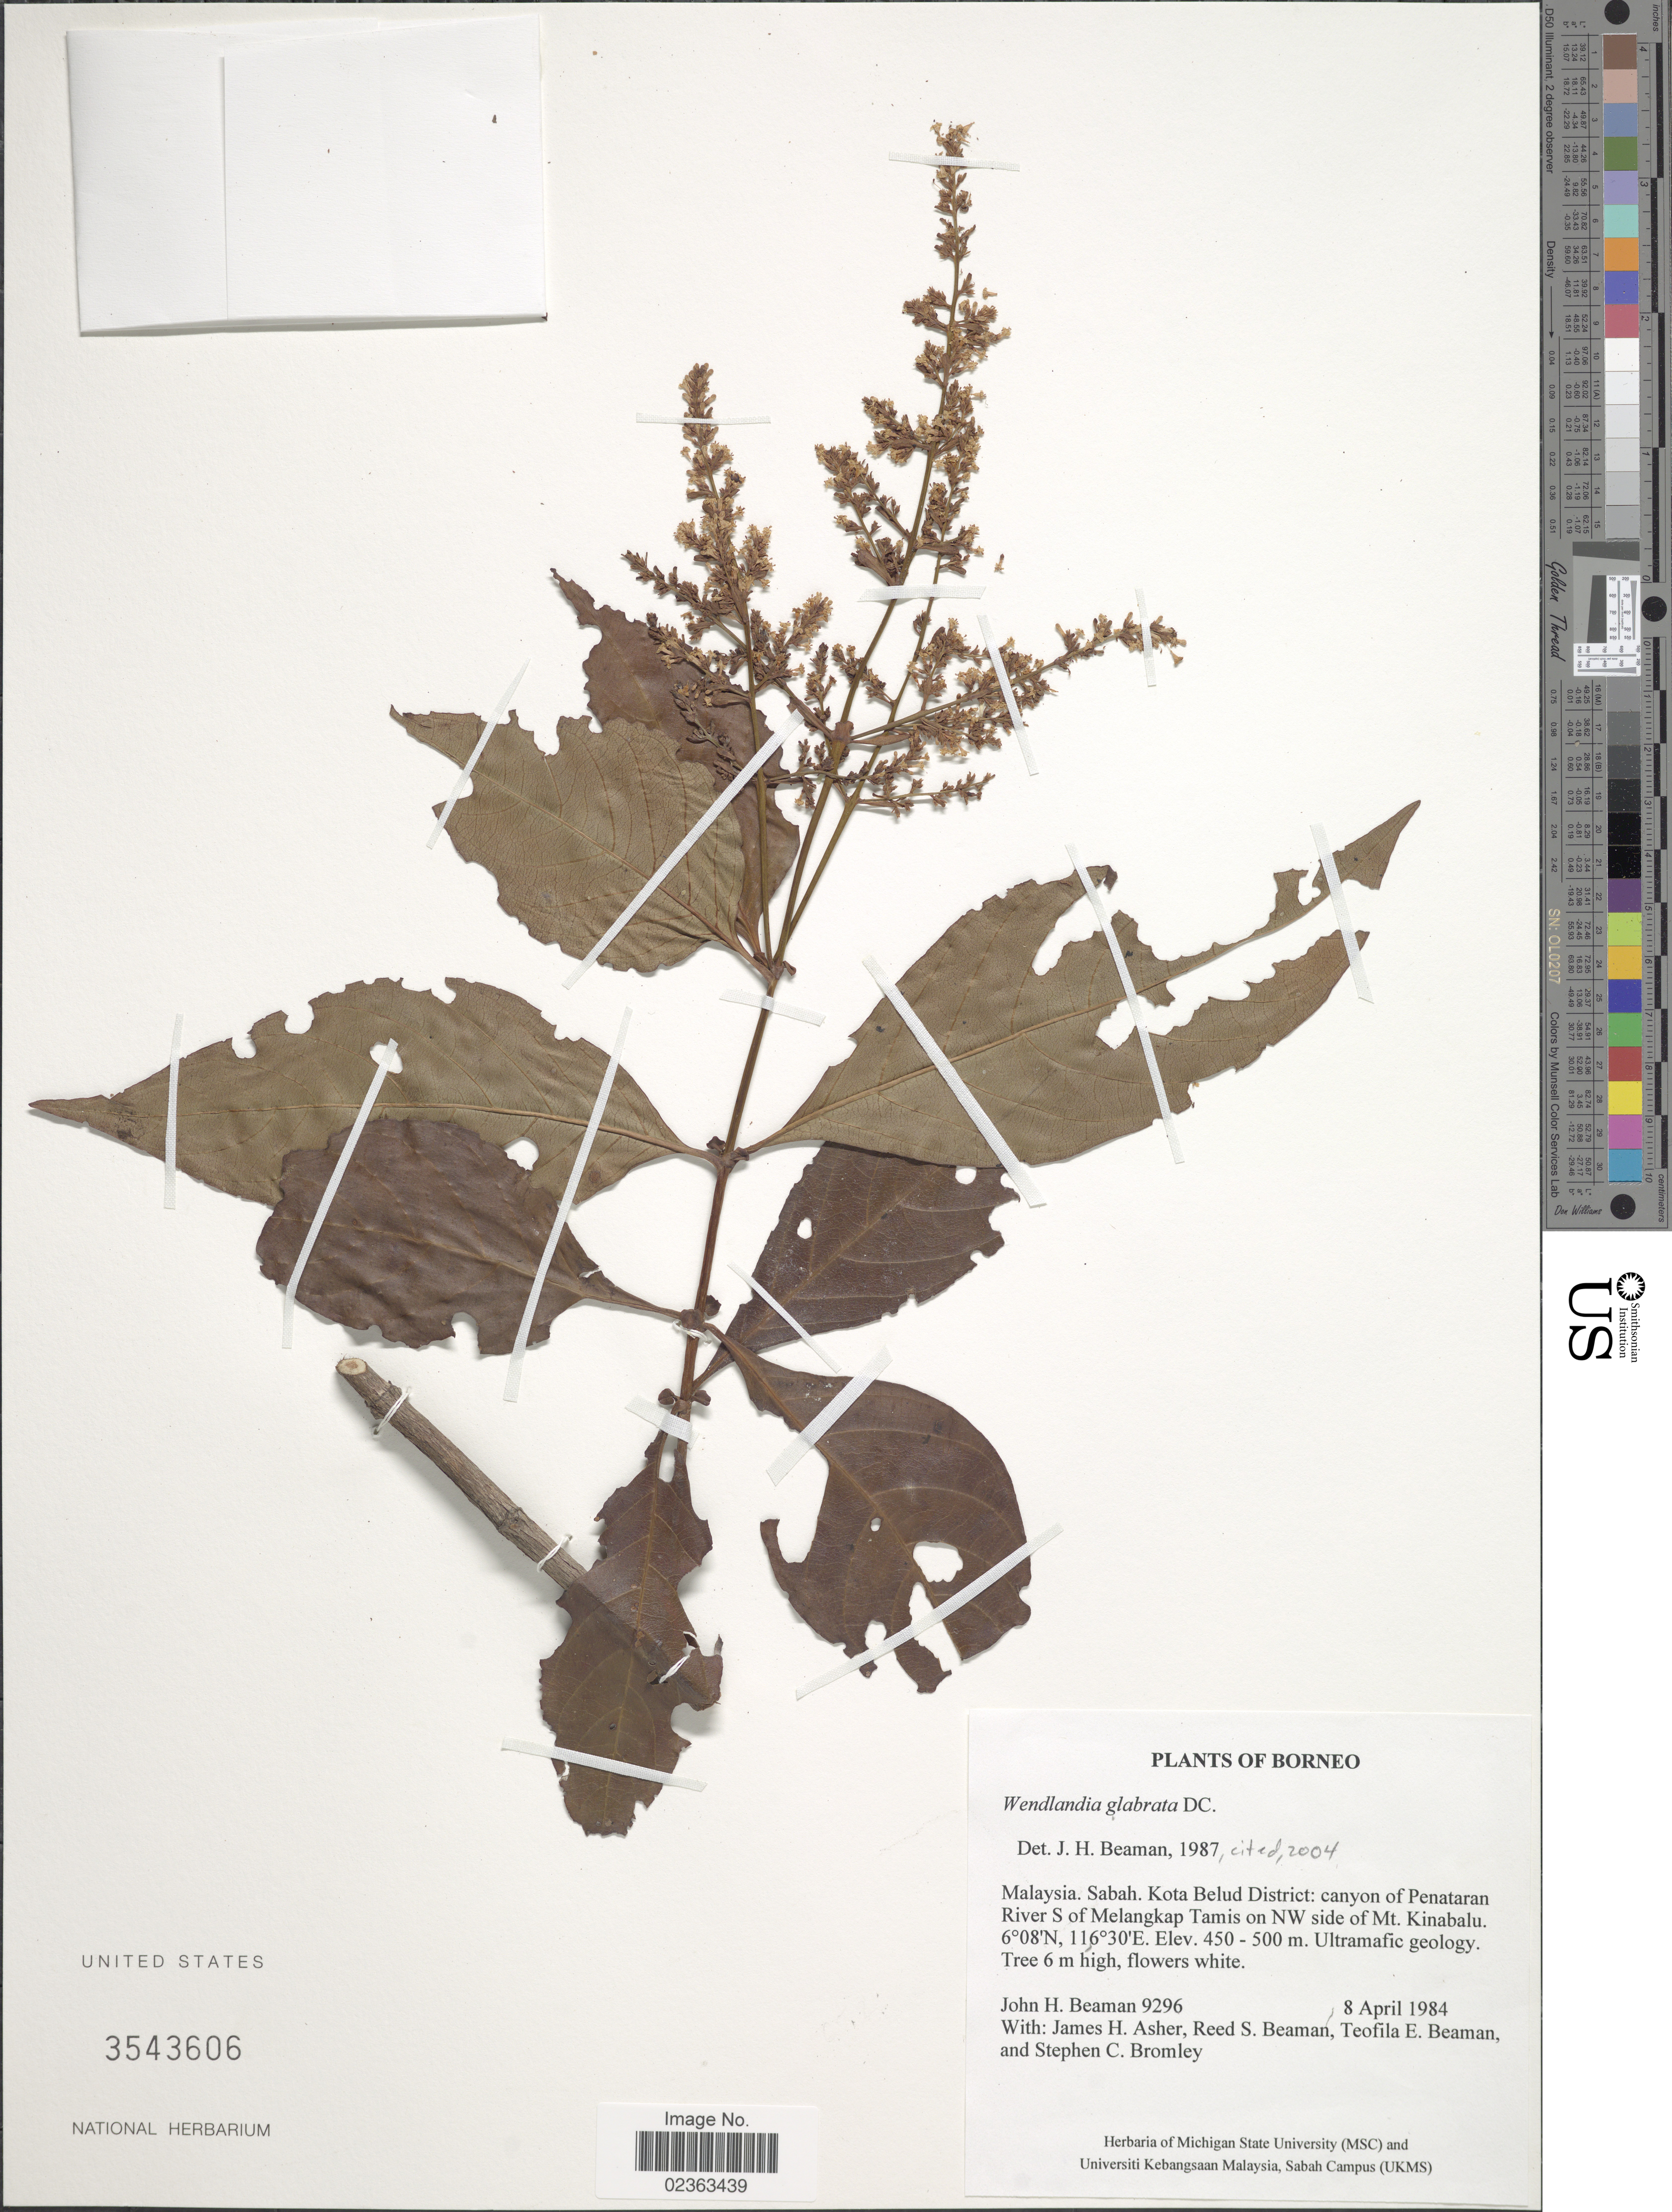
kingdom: Plantae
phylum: Tracheophyta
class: Magnoliopsida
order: Gentianales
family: Rubiaceae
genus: Wendlandia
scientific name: Wendlandia glabrata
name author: DC.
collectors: J. H. Beaman, J. Asher, R. S. Beaman, T. E. Beaman & S. Bromley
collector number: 9296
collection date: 1984-04-08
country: Malaysia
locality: Borneo, Kota Belud District: canyon of Penataran River S of Melangkap Tamis on NW side of Mt. Kinibalu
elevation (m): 450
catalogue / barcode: US 3543606